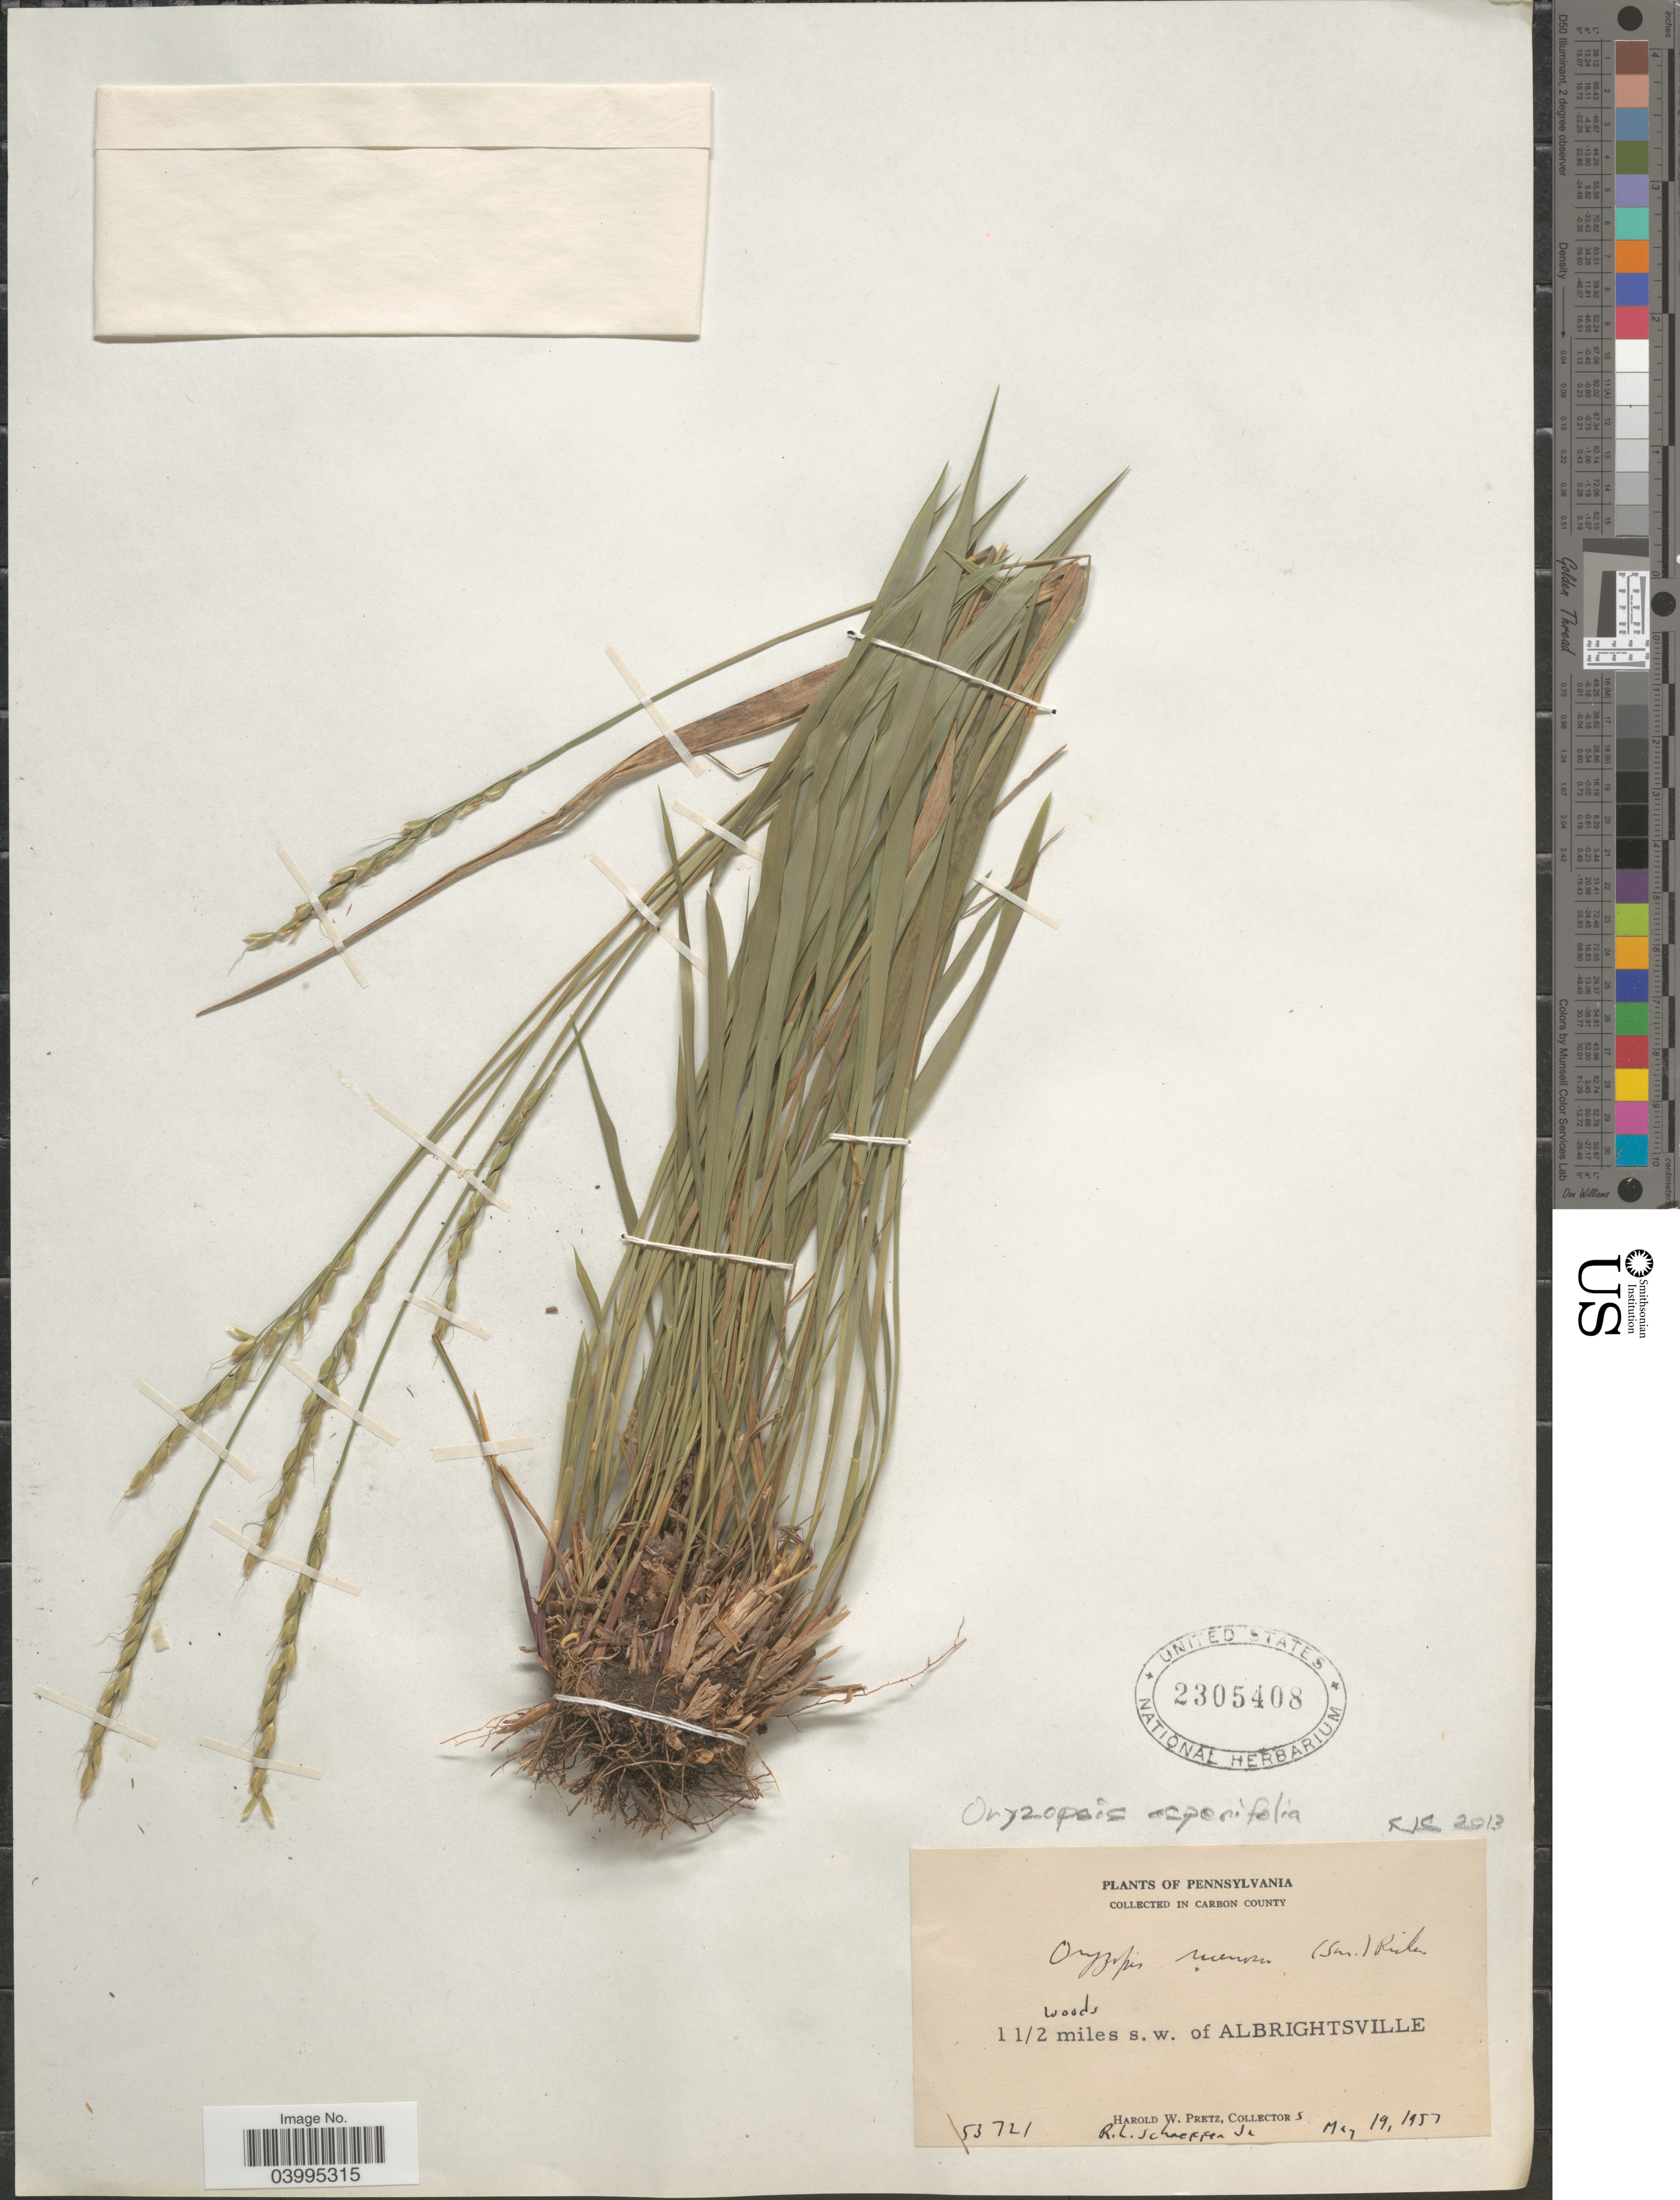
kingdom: Plantae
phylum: Tracheophyta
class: Liliopsida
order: Poales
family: Poaceae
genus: Oryzopsis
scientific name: Oryzopsis asperifolia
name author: Michx.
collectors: H. W. Pretz & R. L. Schaeffer Jr.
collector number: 53721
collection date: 1957-05-19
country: United States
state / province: Pennsylvania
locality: In Carbon County. 1½ miles s. w. of Albrightsville.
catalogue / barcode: US 2305408